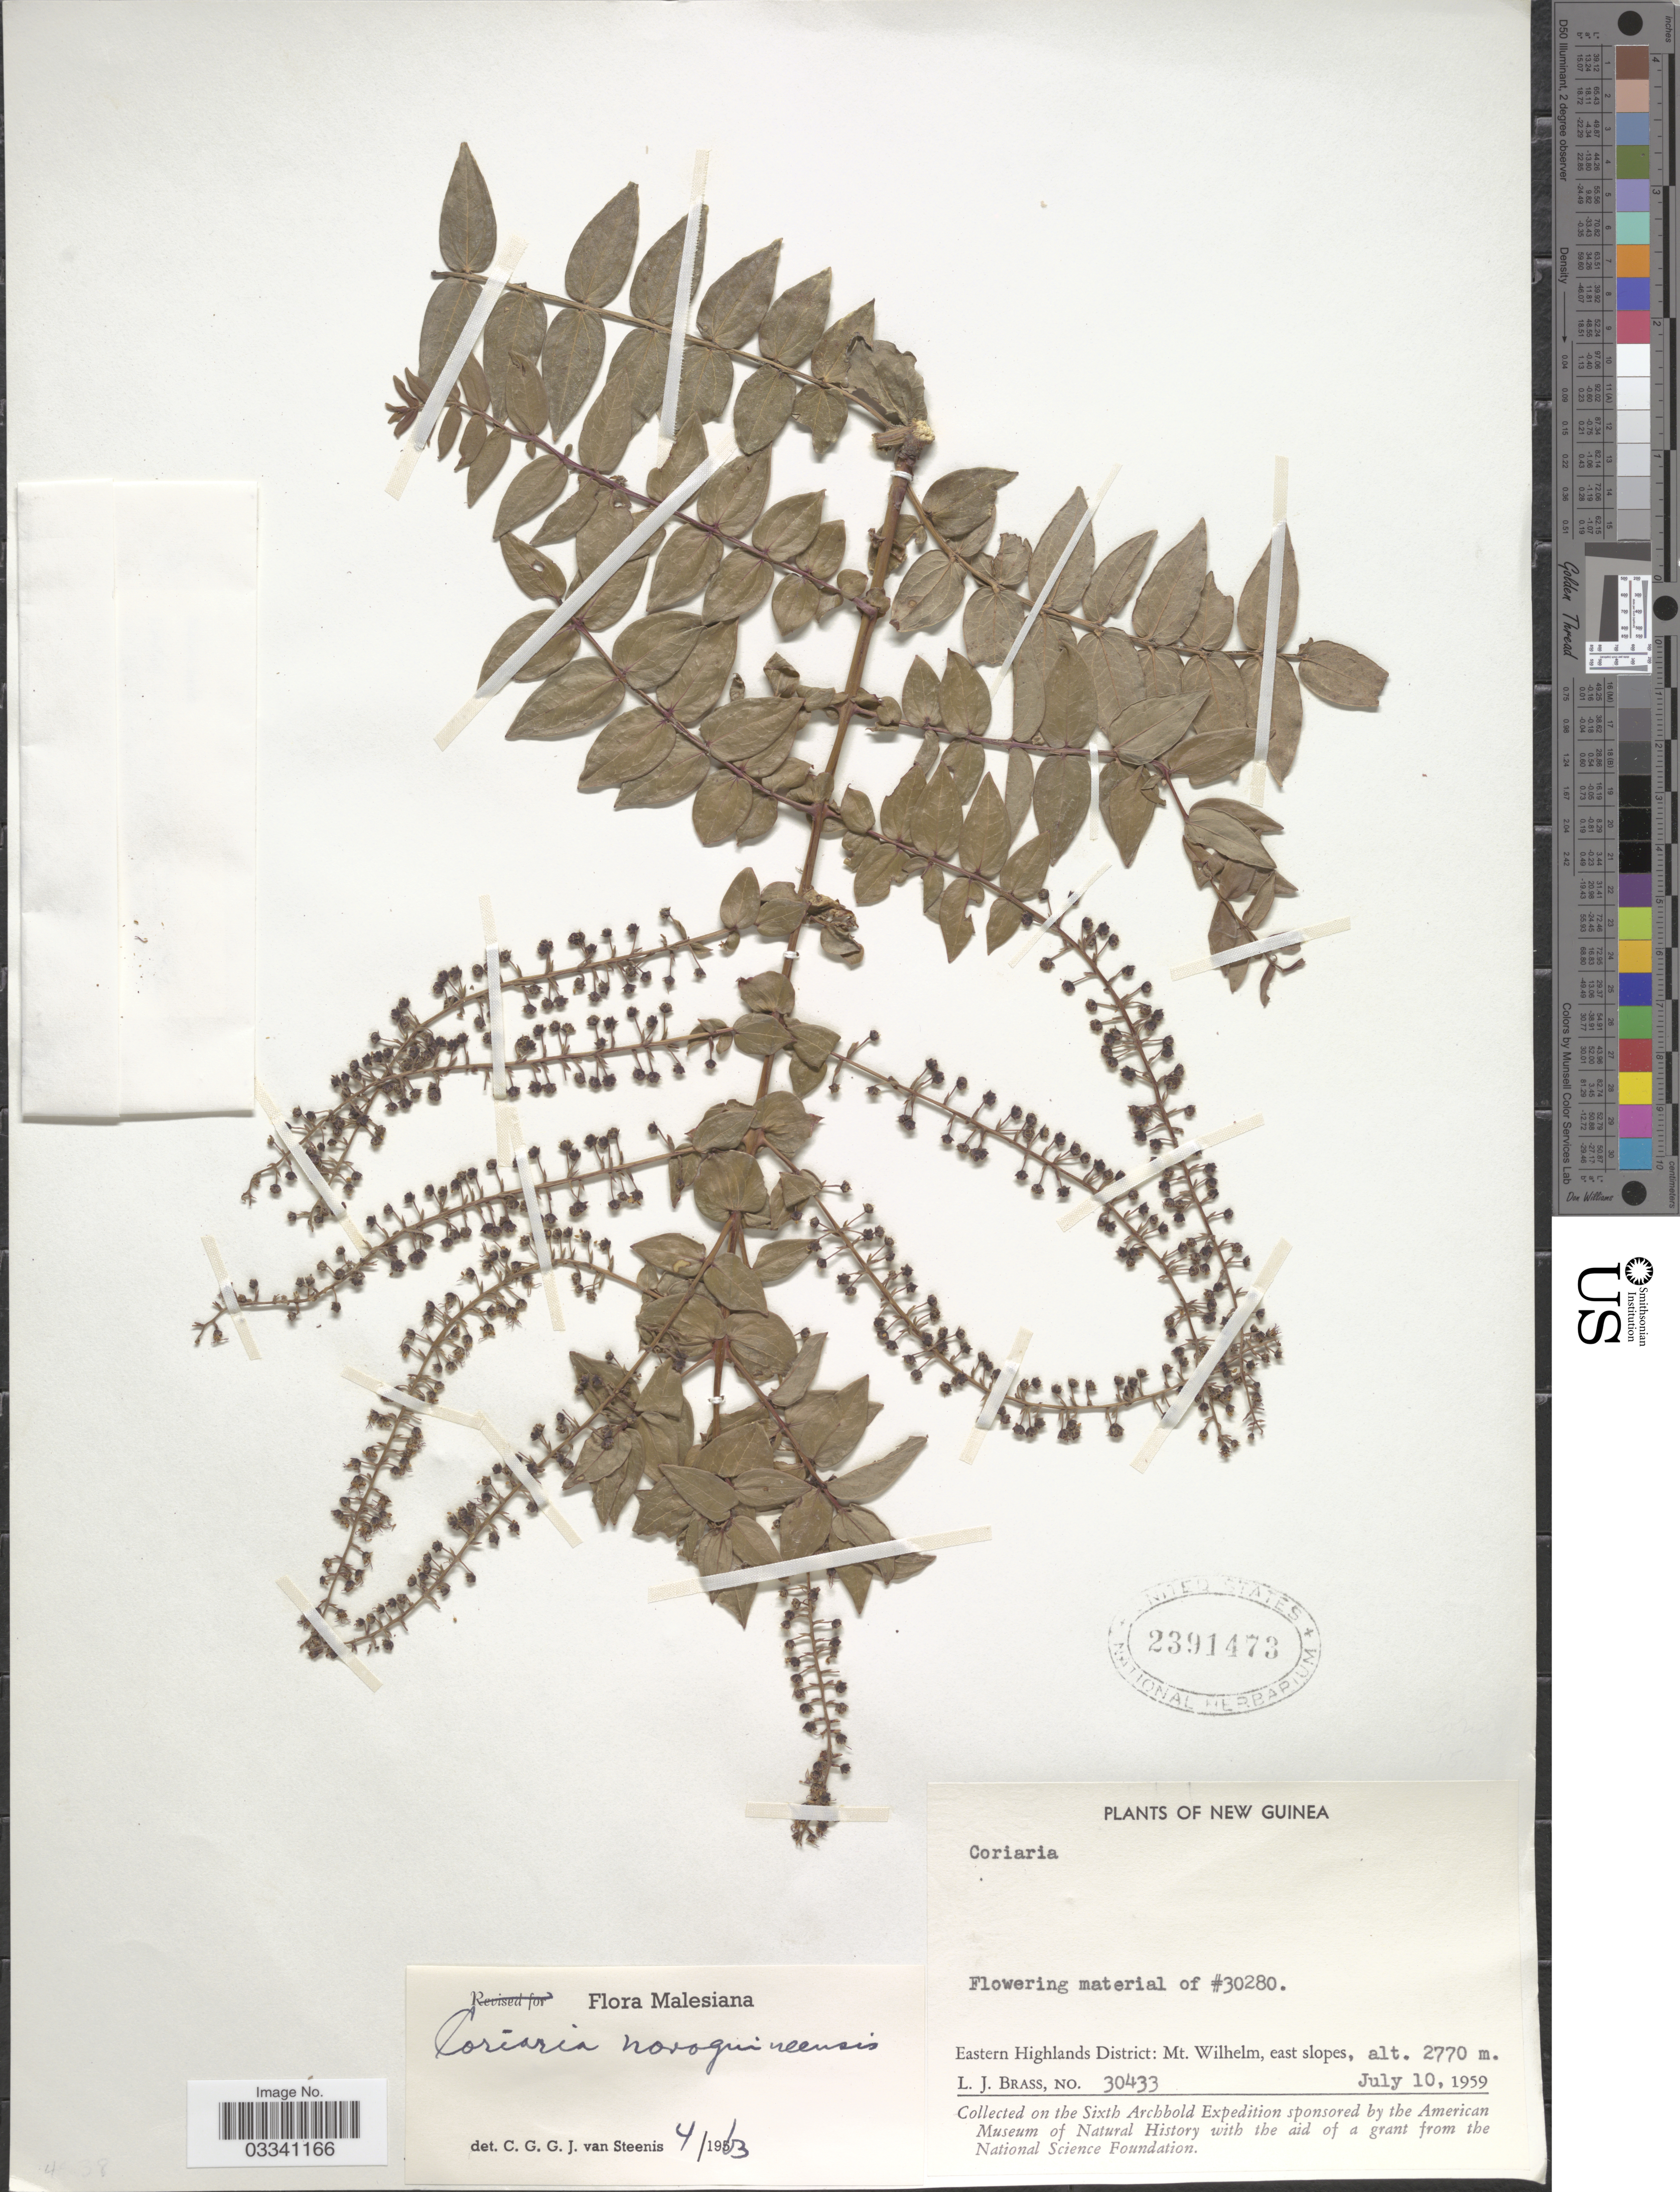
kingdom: Plantae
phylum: Tracheophyta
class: Magnoliopsida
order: Cucurbitales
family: Coriariaceae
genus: Coriaria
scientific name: Coriaria ruscifolia subsp. microphylla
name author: (Poir.) L.E. Skog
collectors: L. J. Brass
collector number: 30433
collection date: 1959-07-10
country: Papua New Guinea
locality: New Guinea. Eastern Highlands District: Mt. Wilhelm, east slopes.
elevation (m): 2770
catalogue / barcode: US 2391473